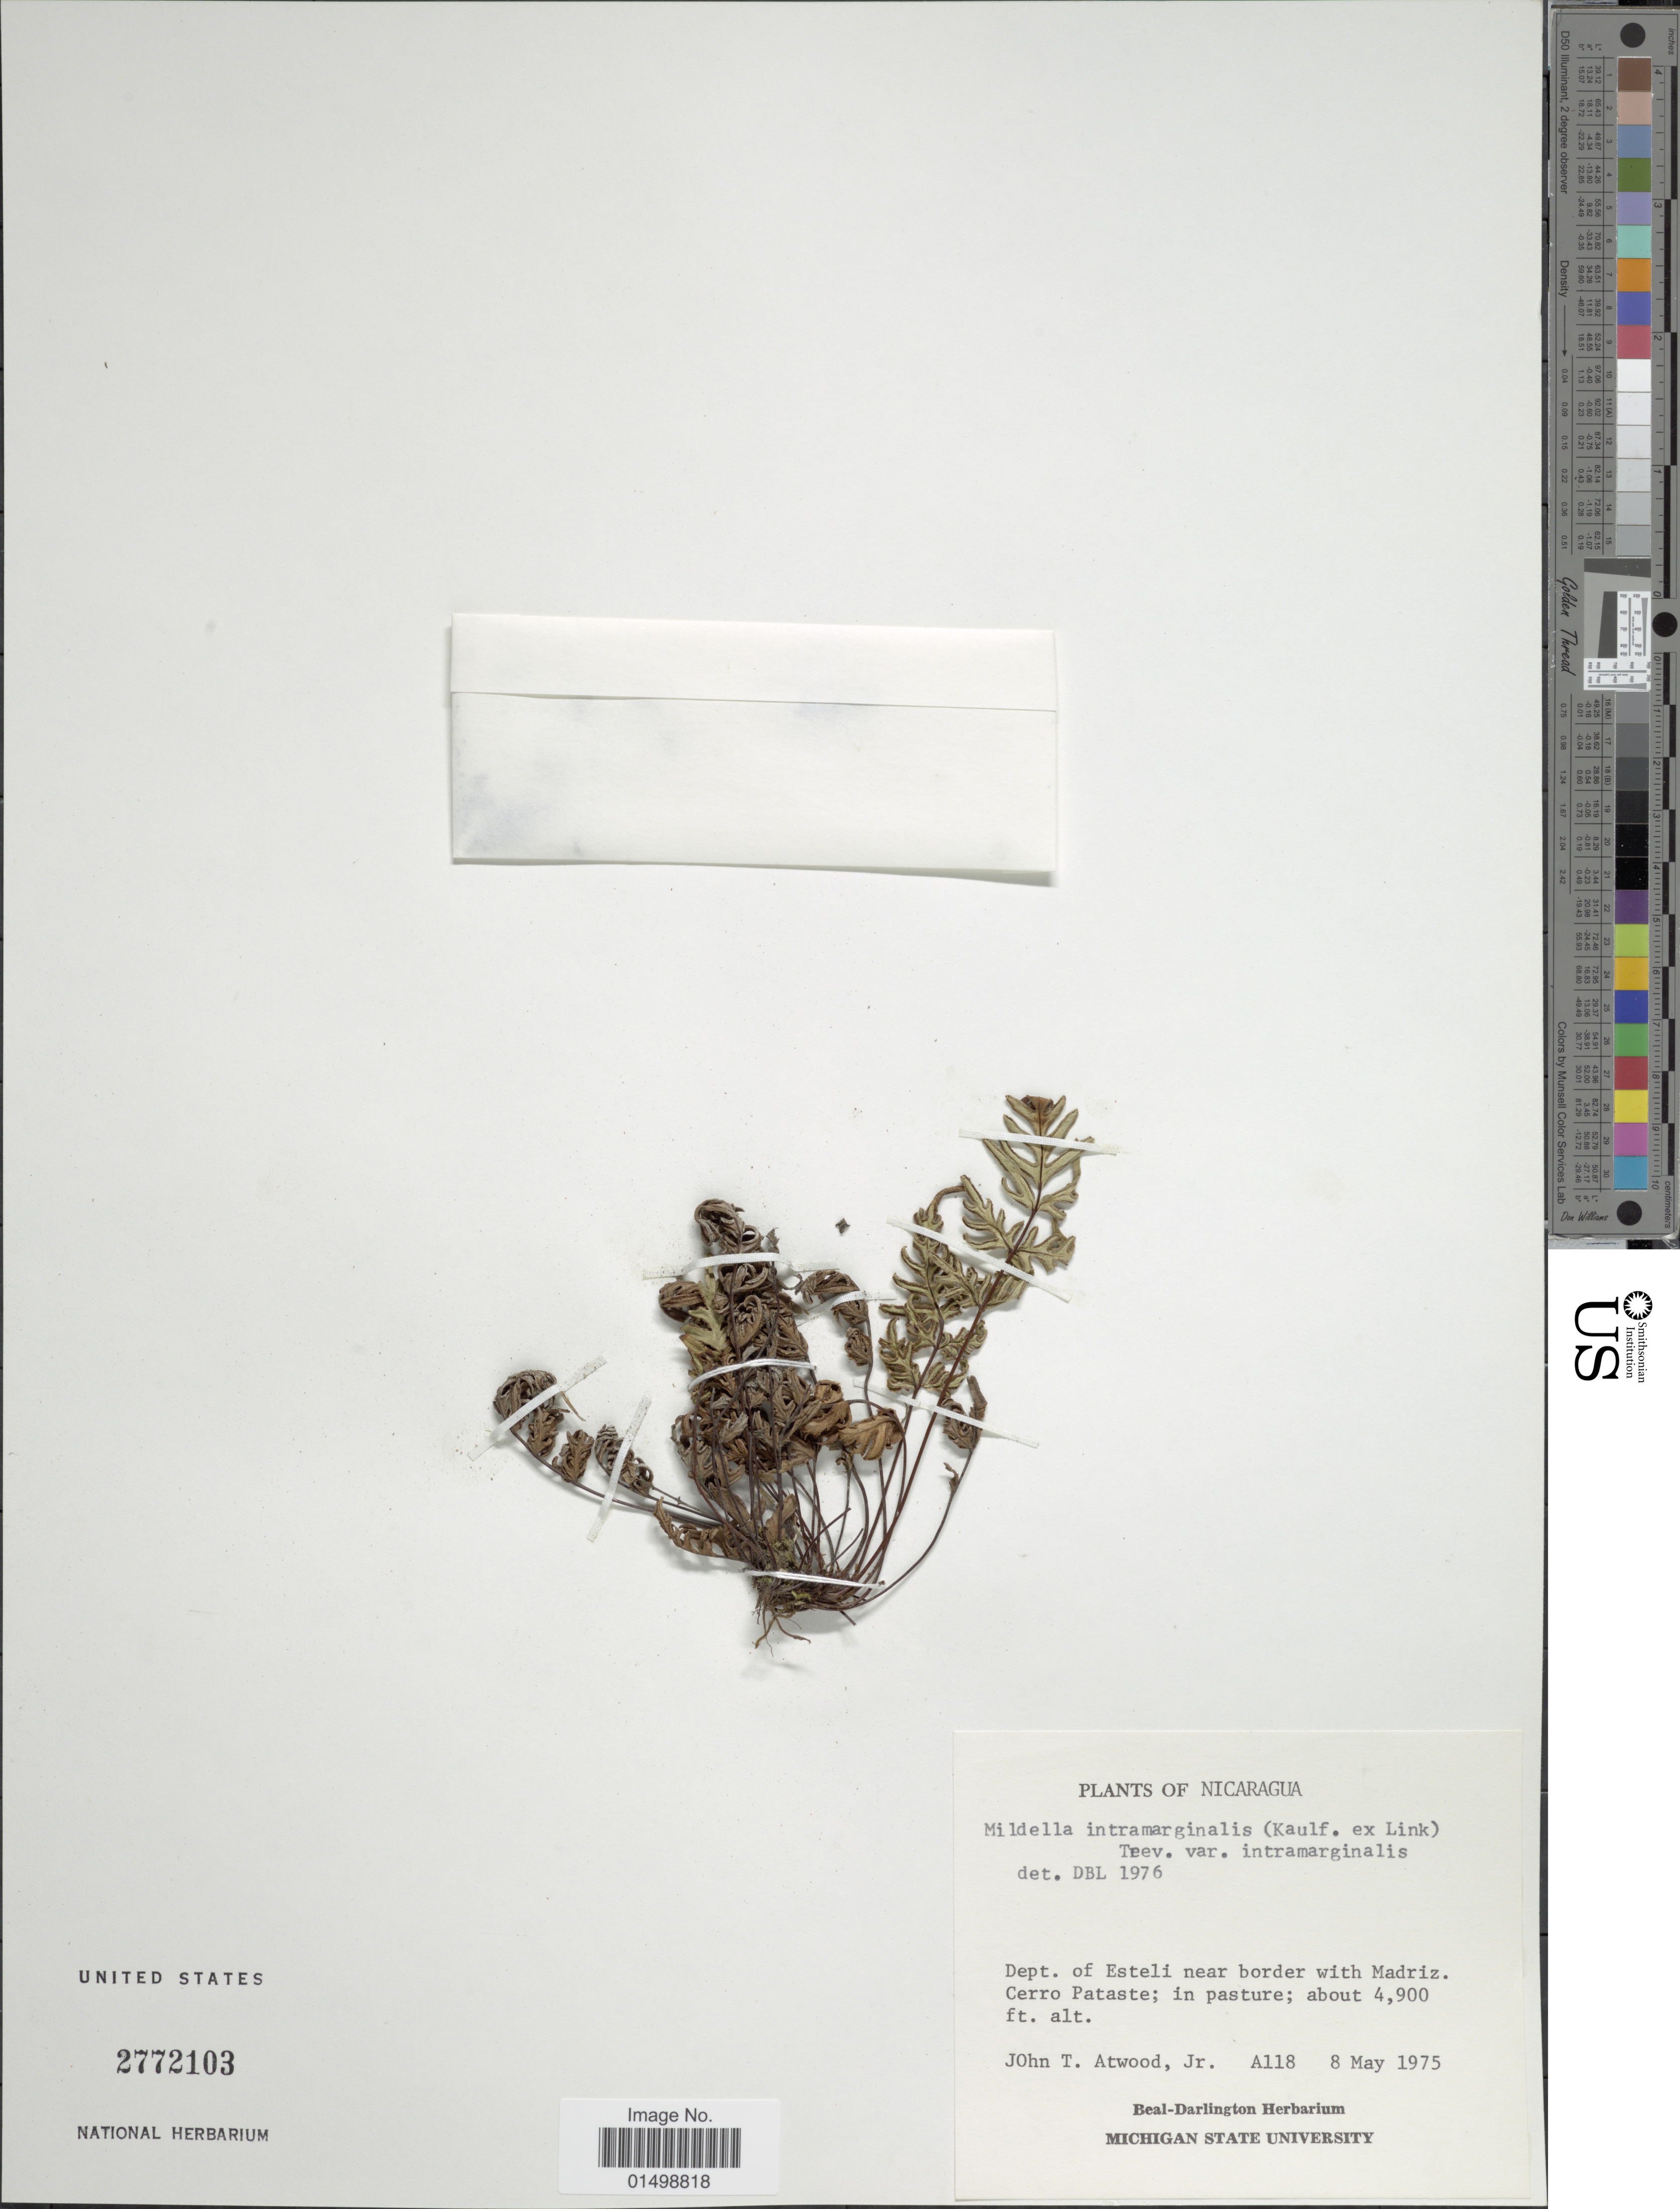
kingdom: Plantae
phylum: Tracheophyta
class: Polypodiopsida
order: Polypodiales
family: Pteridaceae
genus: Cheilanthes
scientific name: Cheilanthes intramarginalis var. intramarginalis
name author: (Kaulf.) Hook.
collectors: J. T. Atwood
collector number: A118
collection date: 1975-05-08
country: Nicaragua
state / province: Esteli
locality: Esteli near border with Madriz. Cerro Pataste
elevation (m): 1494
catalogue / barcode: US 2772103